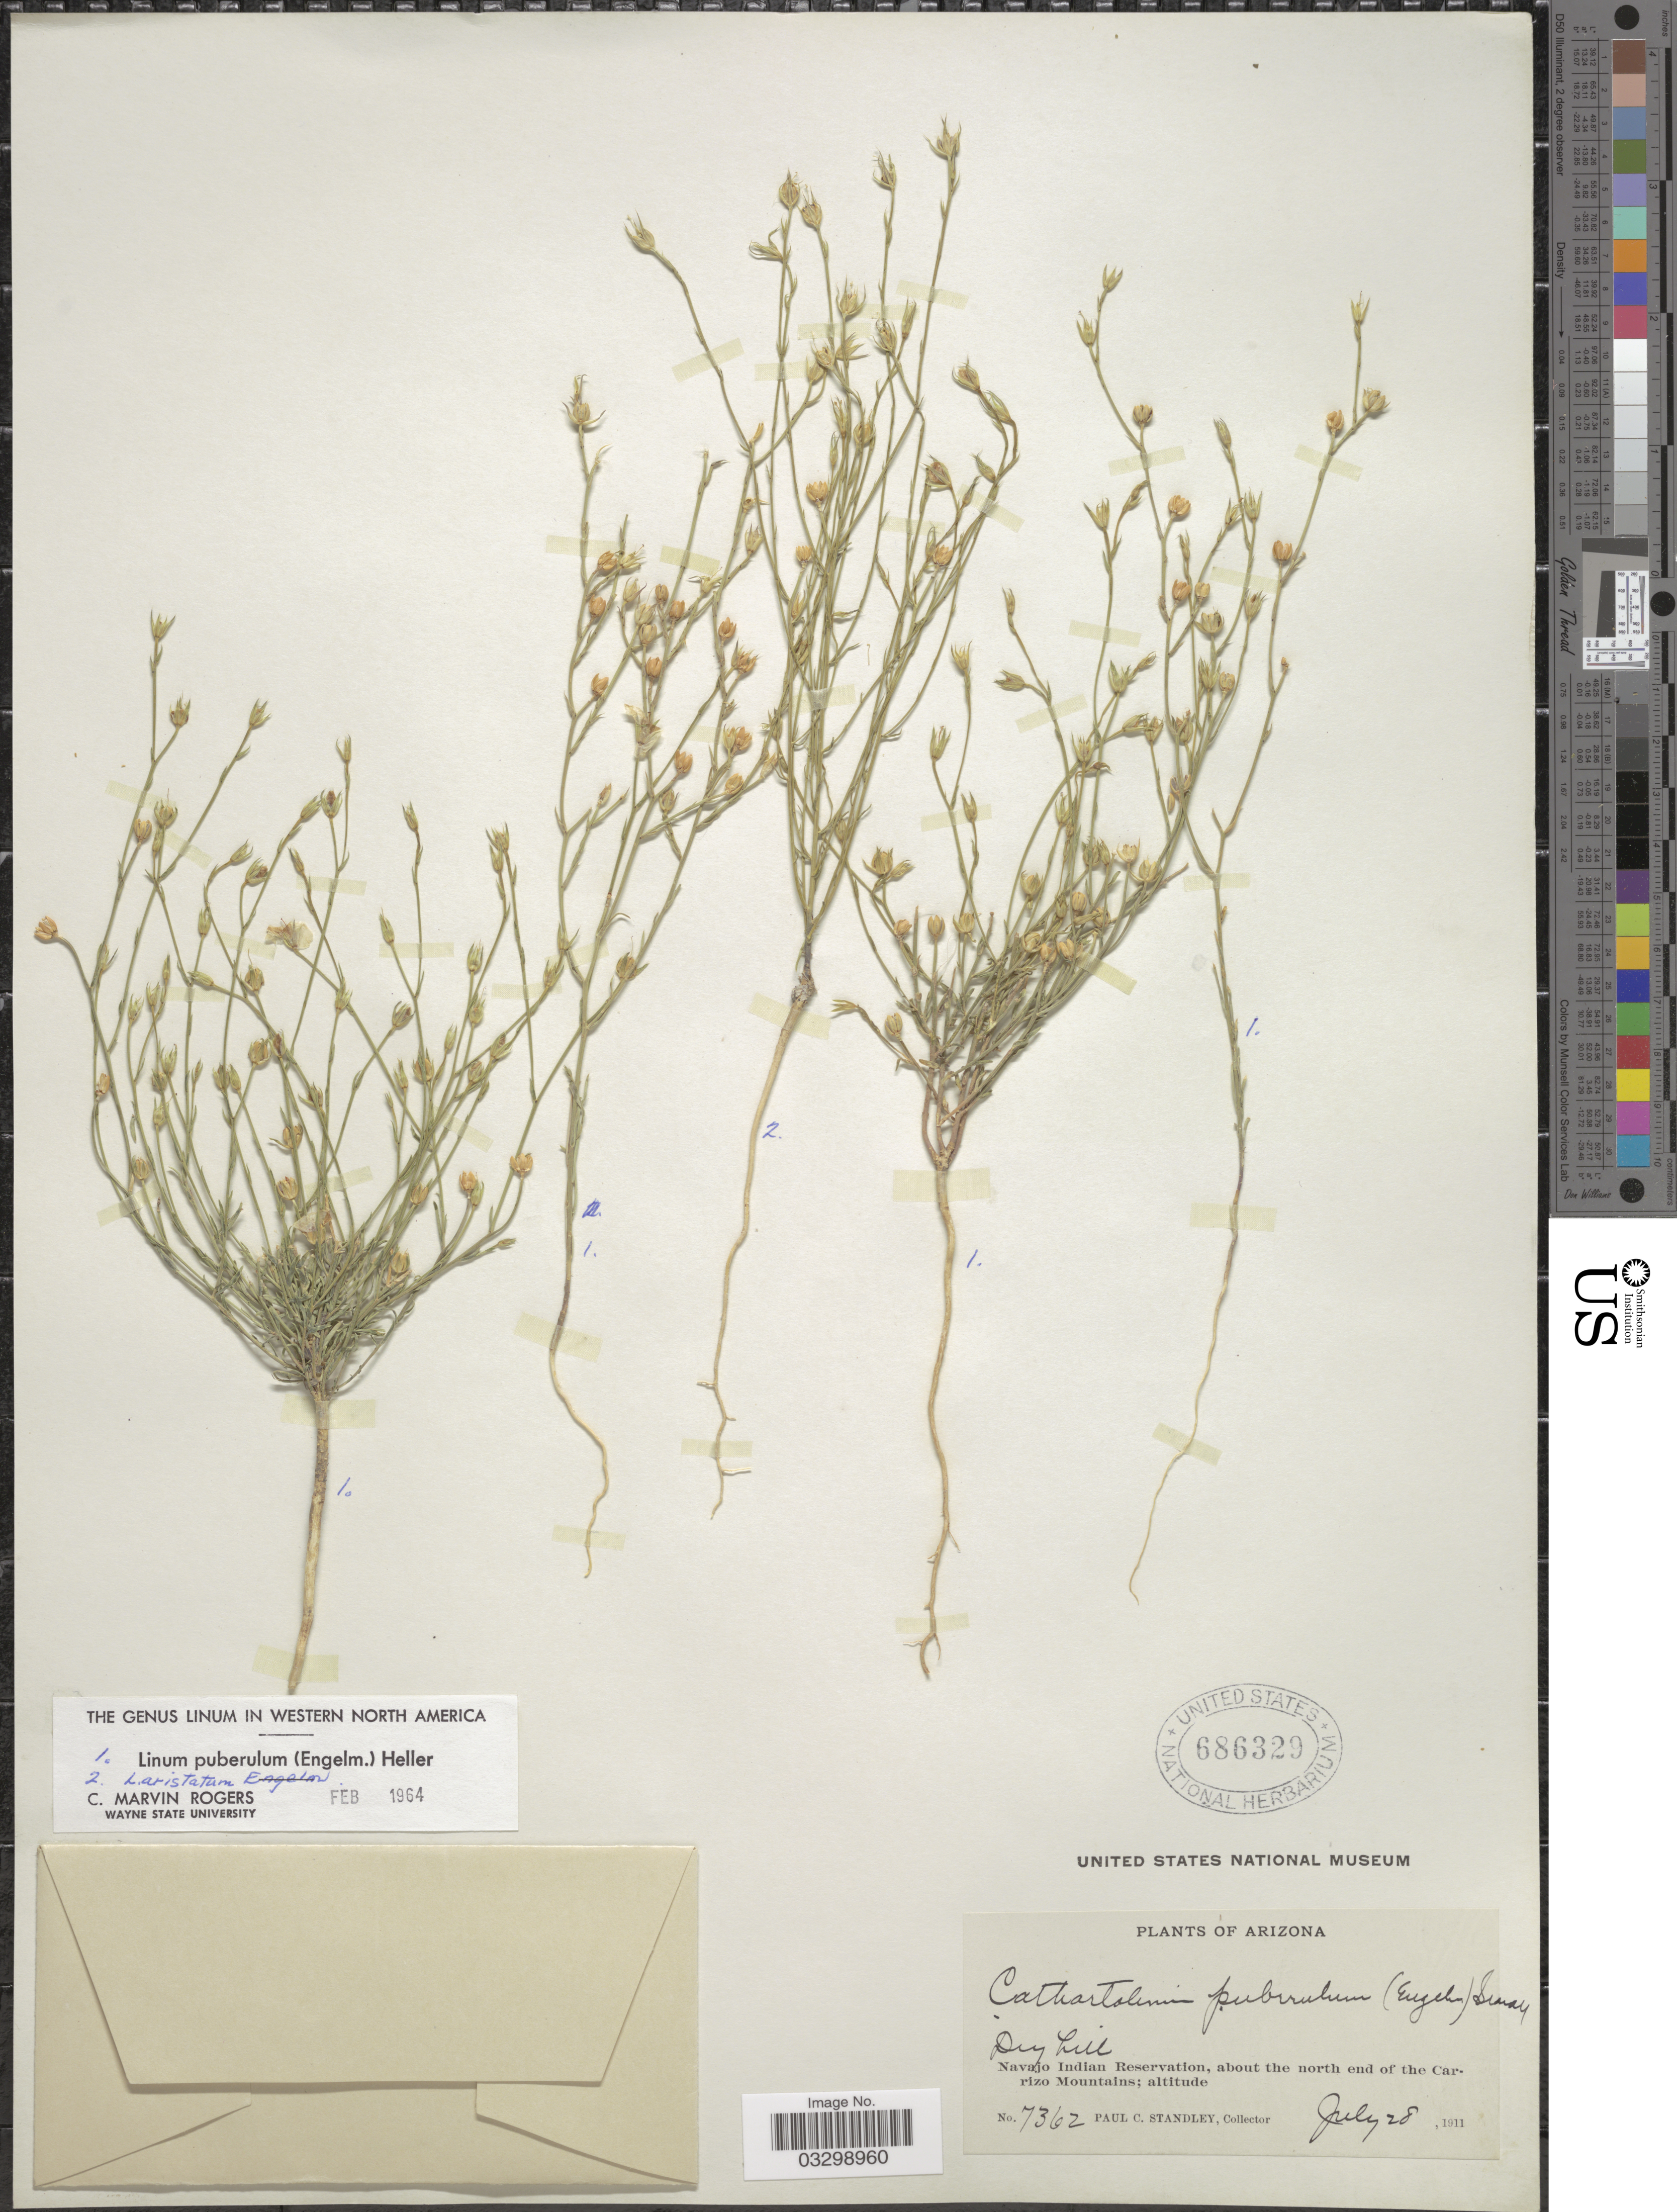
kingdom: Plantae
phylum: Tracheophyta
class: Magnoliopsida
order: Malpighiales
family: Linaceae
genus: Linum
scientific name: Linum puberulum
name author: (Engelm.) A. Heller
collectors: P. C. Standley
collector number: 7362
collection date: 1911-07-28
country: United States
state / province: Arizona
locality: Navajo Indian Reservation, about the north end of the Carizo Mountains.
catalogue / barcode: US 686329